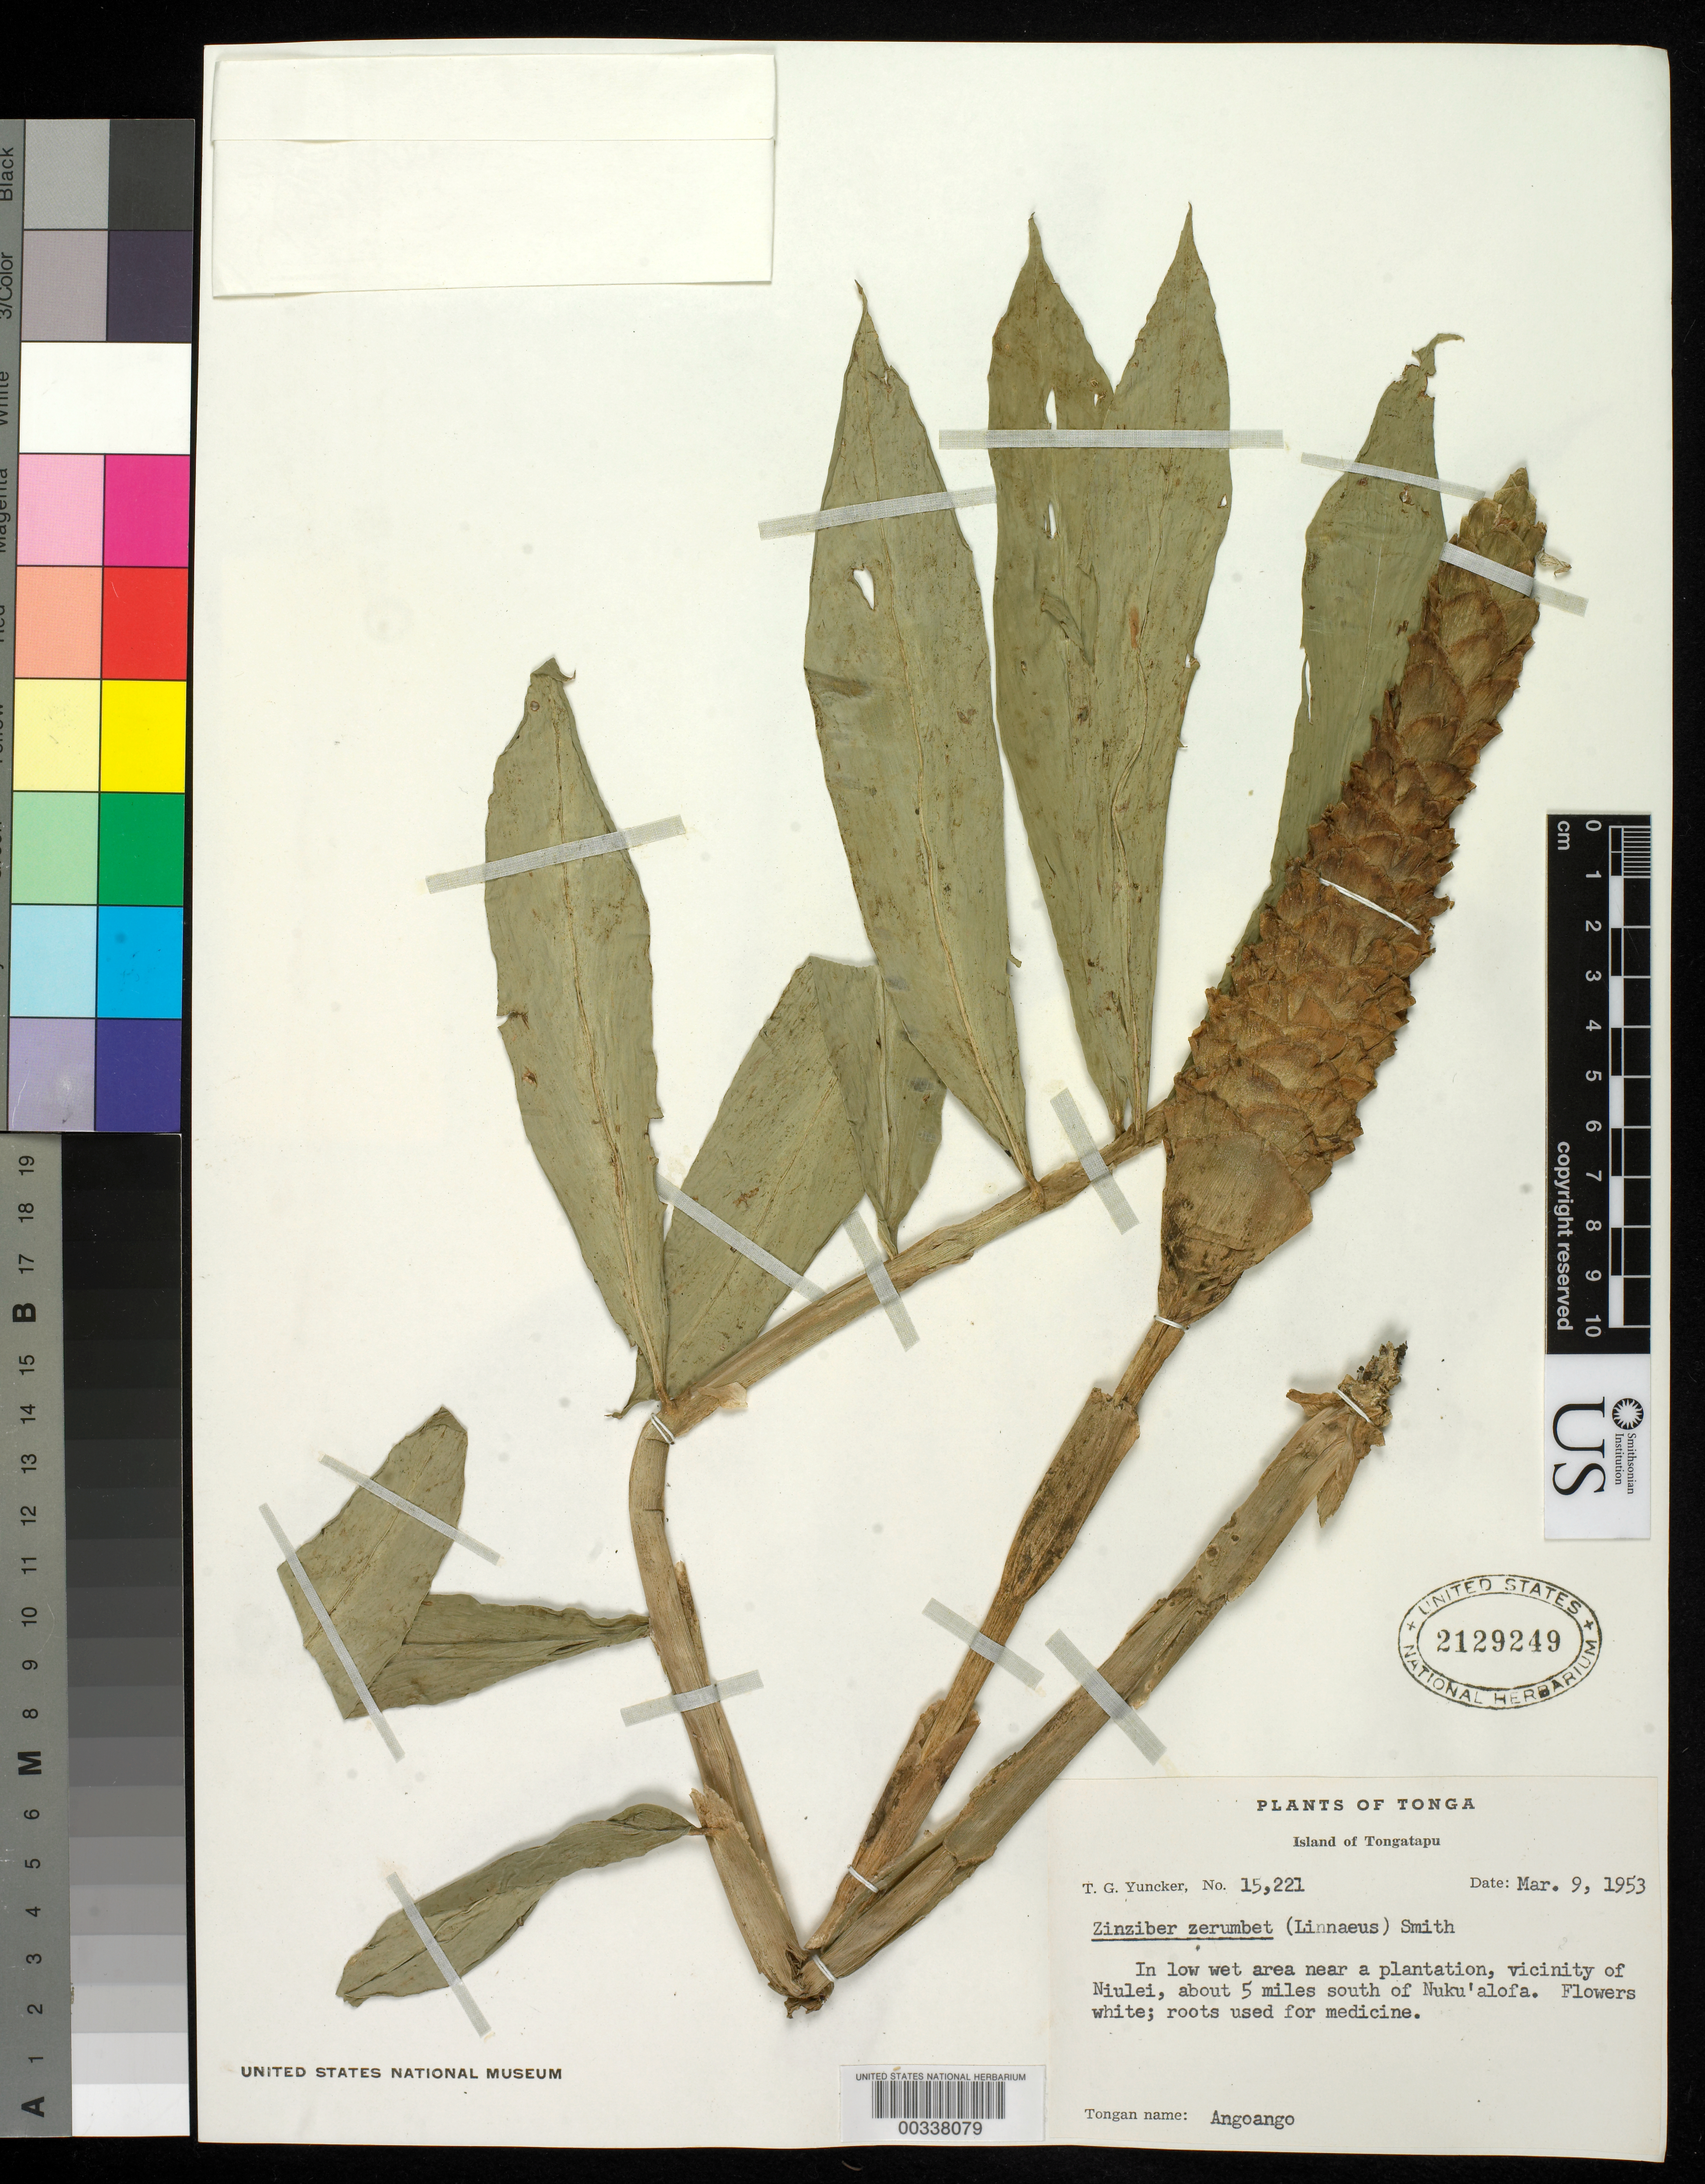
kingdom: Plantae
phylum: Tracheophyta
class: Liliopsida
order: Zingiberales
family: Zingiberaceae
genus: Zingiber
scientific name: Zingiber zerumbet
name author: (L.) Sm.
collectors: T. G. Yuncker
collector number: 15221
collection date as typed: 09 Mar 1953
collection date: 1953-03-09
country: Tonga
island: Tongatapu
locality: In low wet area near a plantation, Vicinity of Niulei, about 5 miles S of Nuku'alofa.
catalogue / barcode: US 2129249